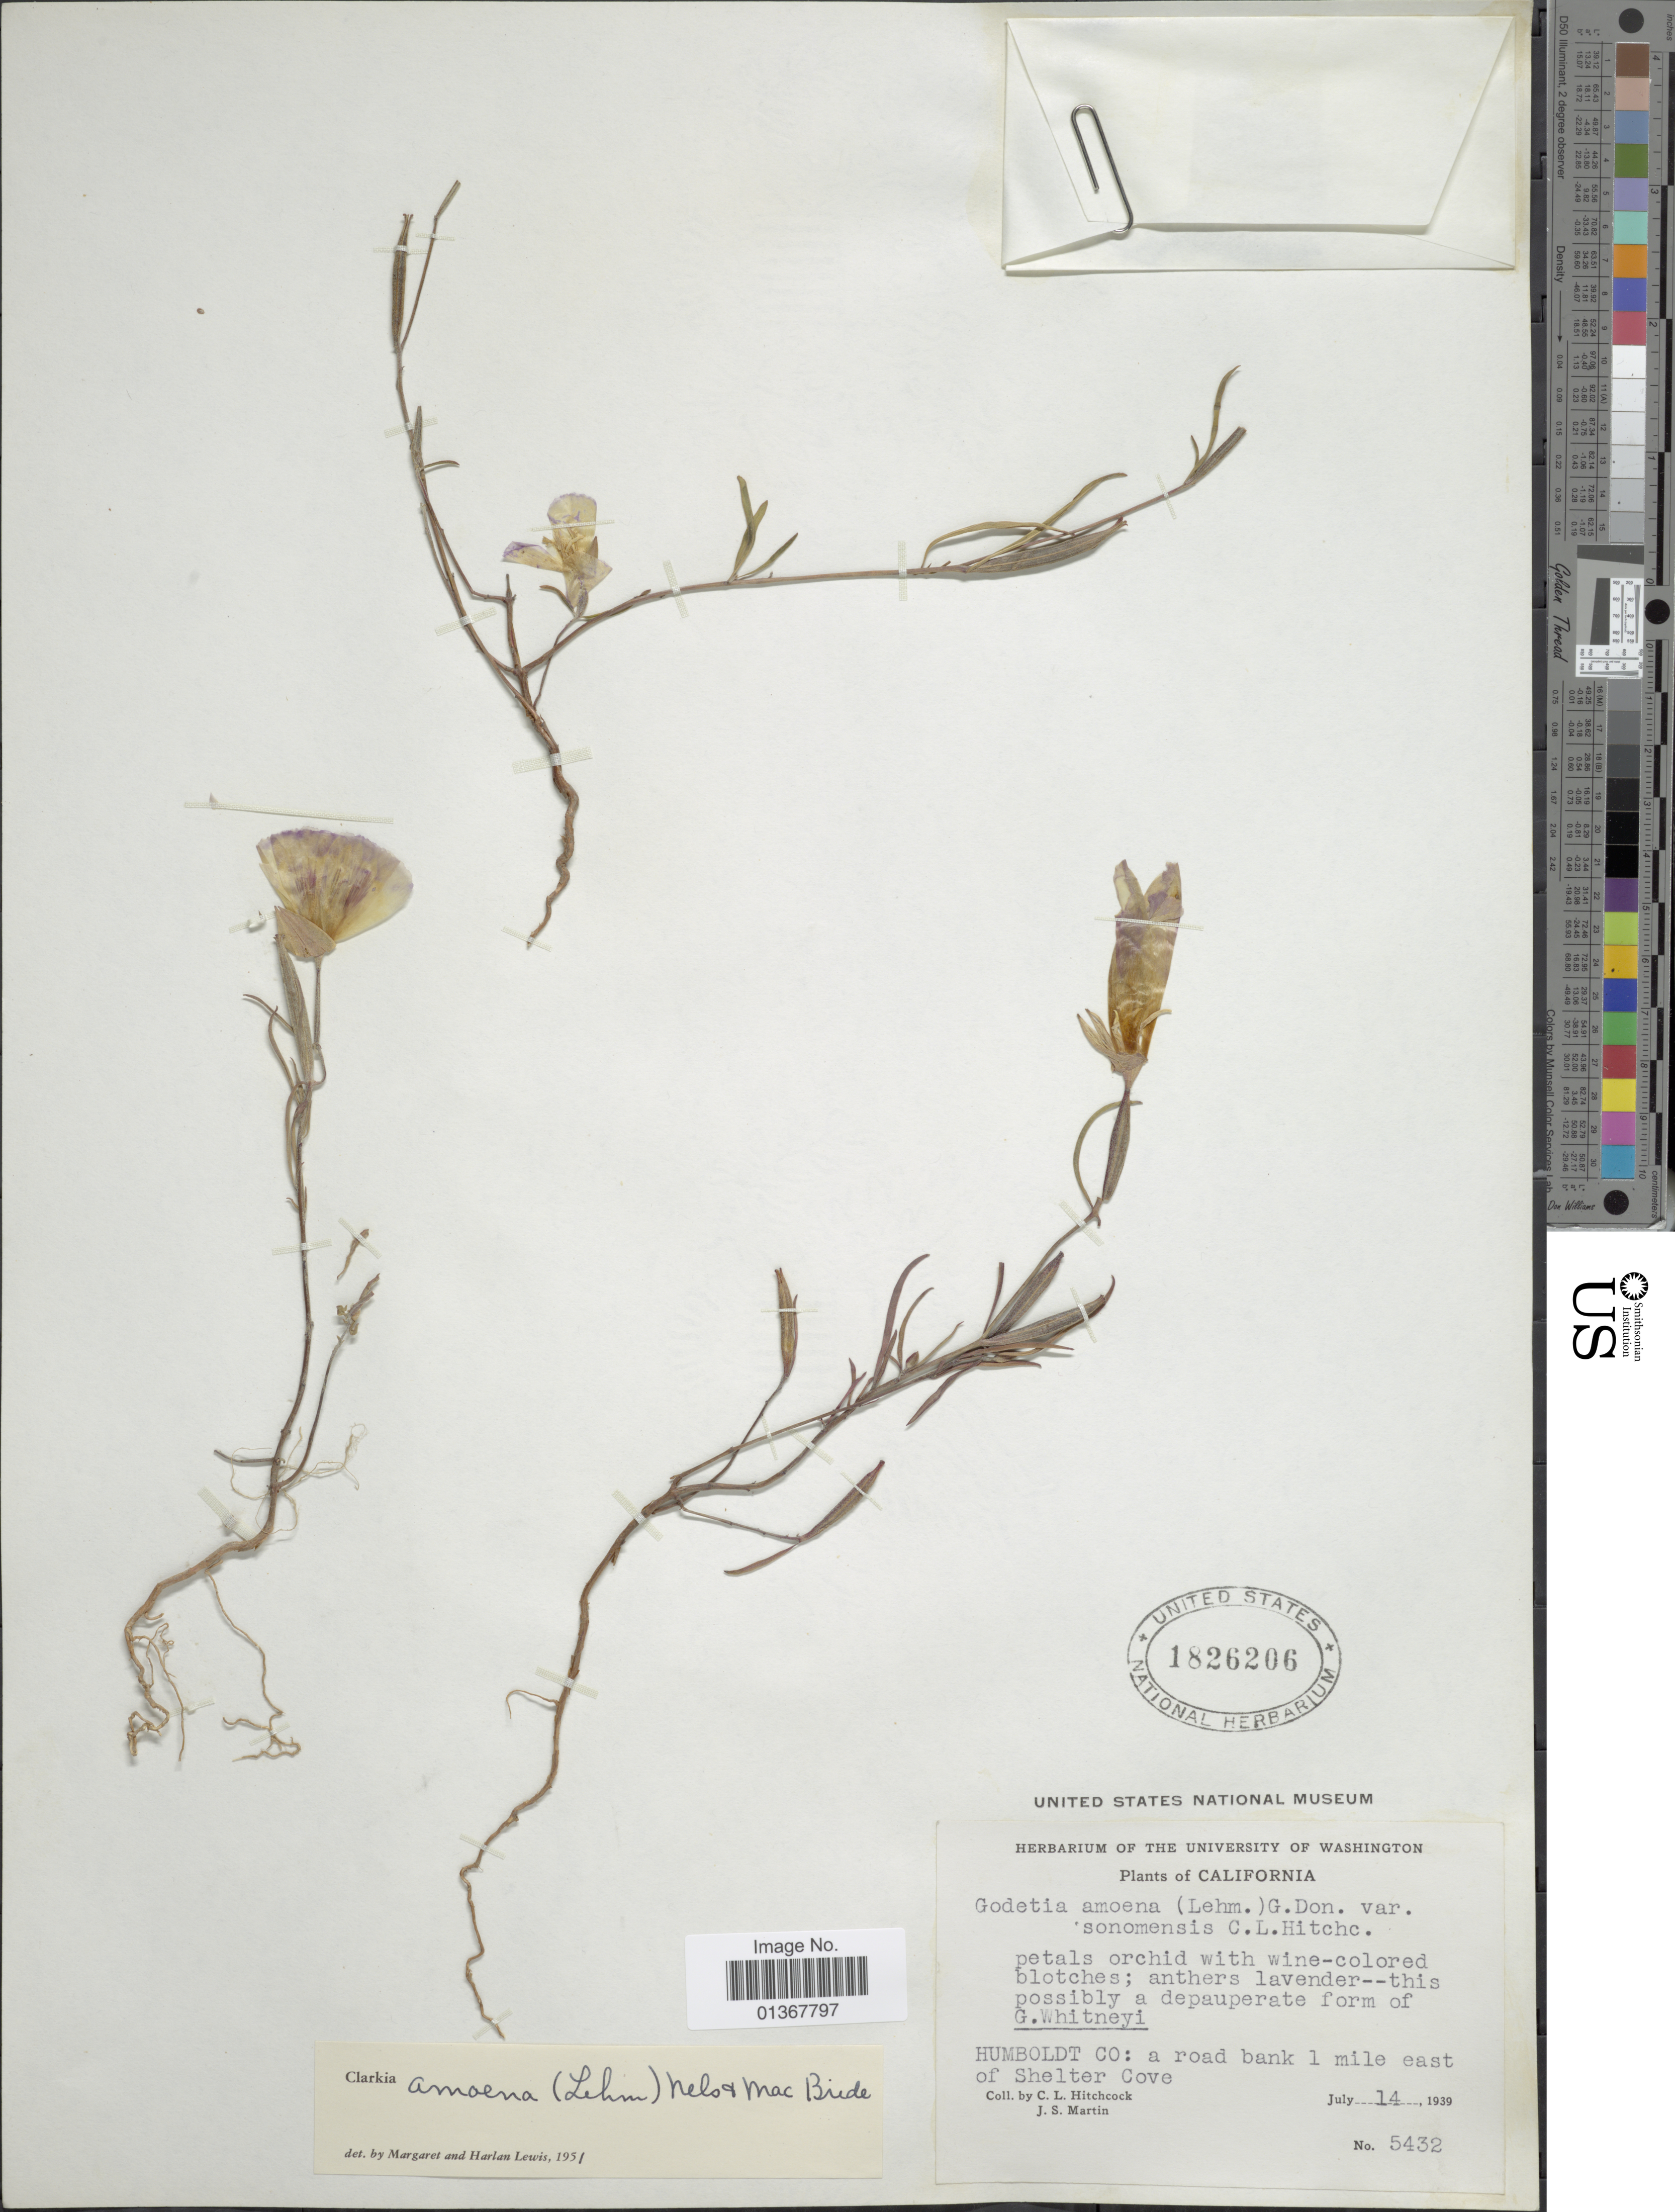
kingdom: Plantae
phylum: Tracheophyta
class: Magnoliopsida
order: Myrtales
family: Onagraceae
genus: Clarkia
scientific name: Clarkia amoena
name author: (Lehm.) A. Nelson & J.F. Macbr.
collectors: C. L. Hitchcock & J. S. Martin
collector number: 5432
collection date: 1939-07-14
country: United States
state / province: California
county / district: Humboldt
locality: Humboldt Co: a road bank 1 mile east of Shelter Cove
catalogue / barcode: US 1826206